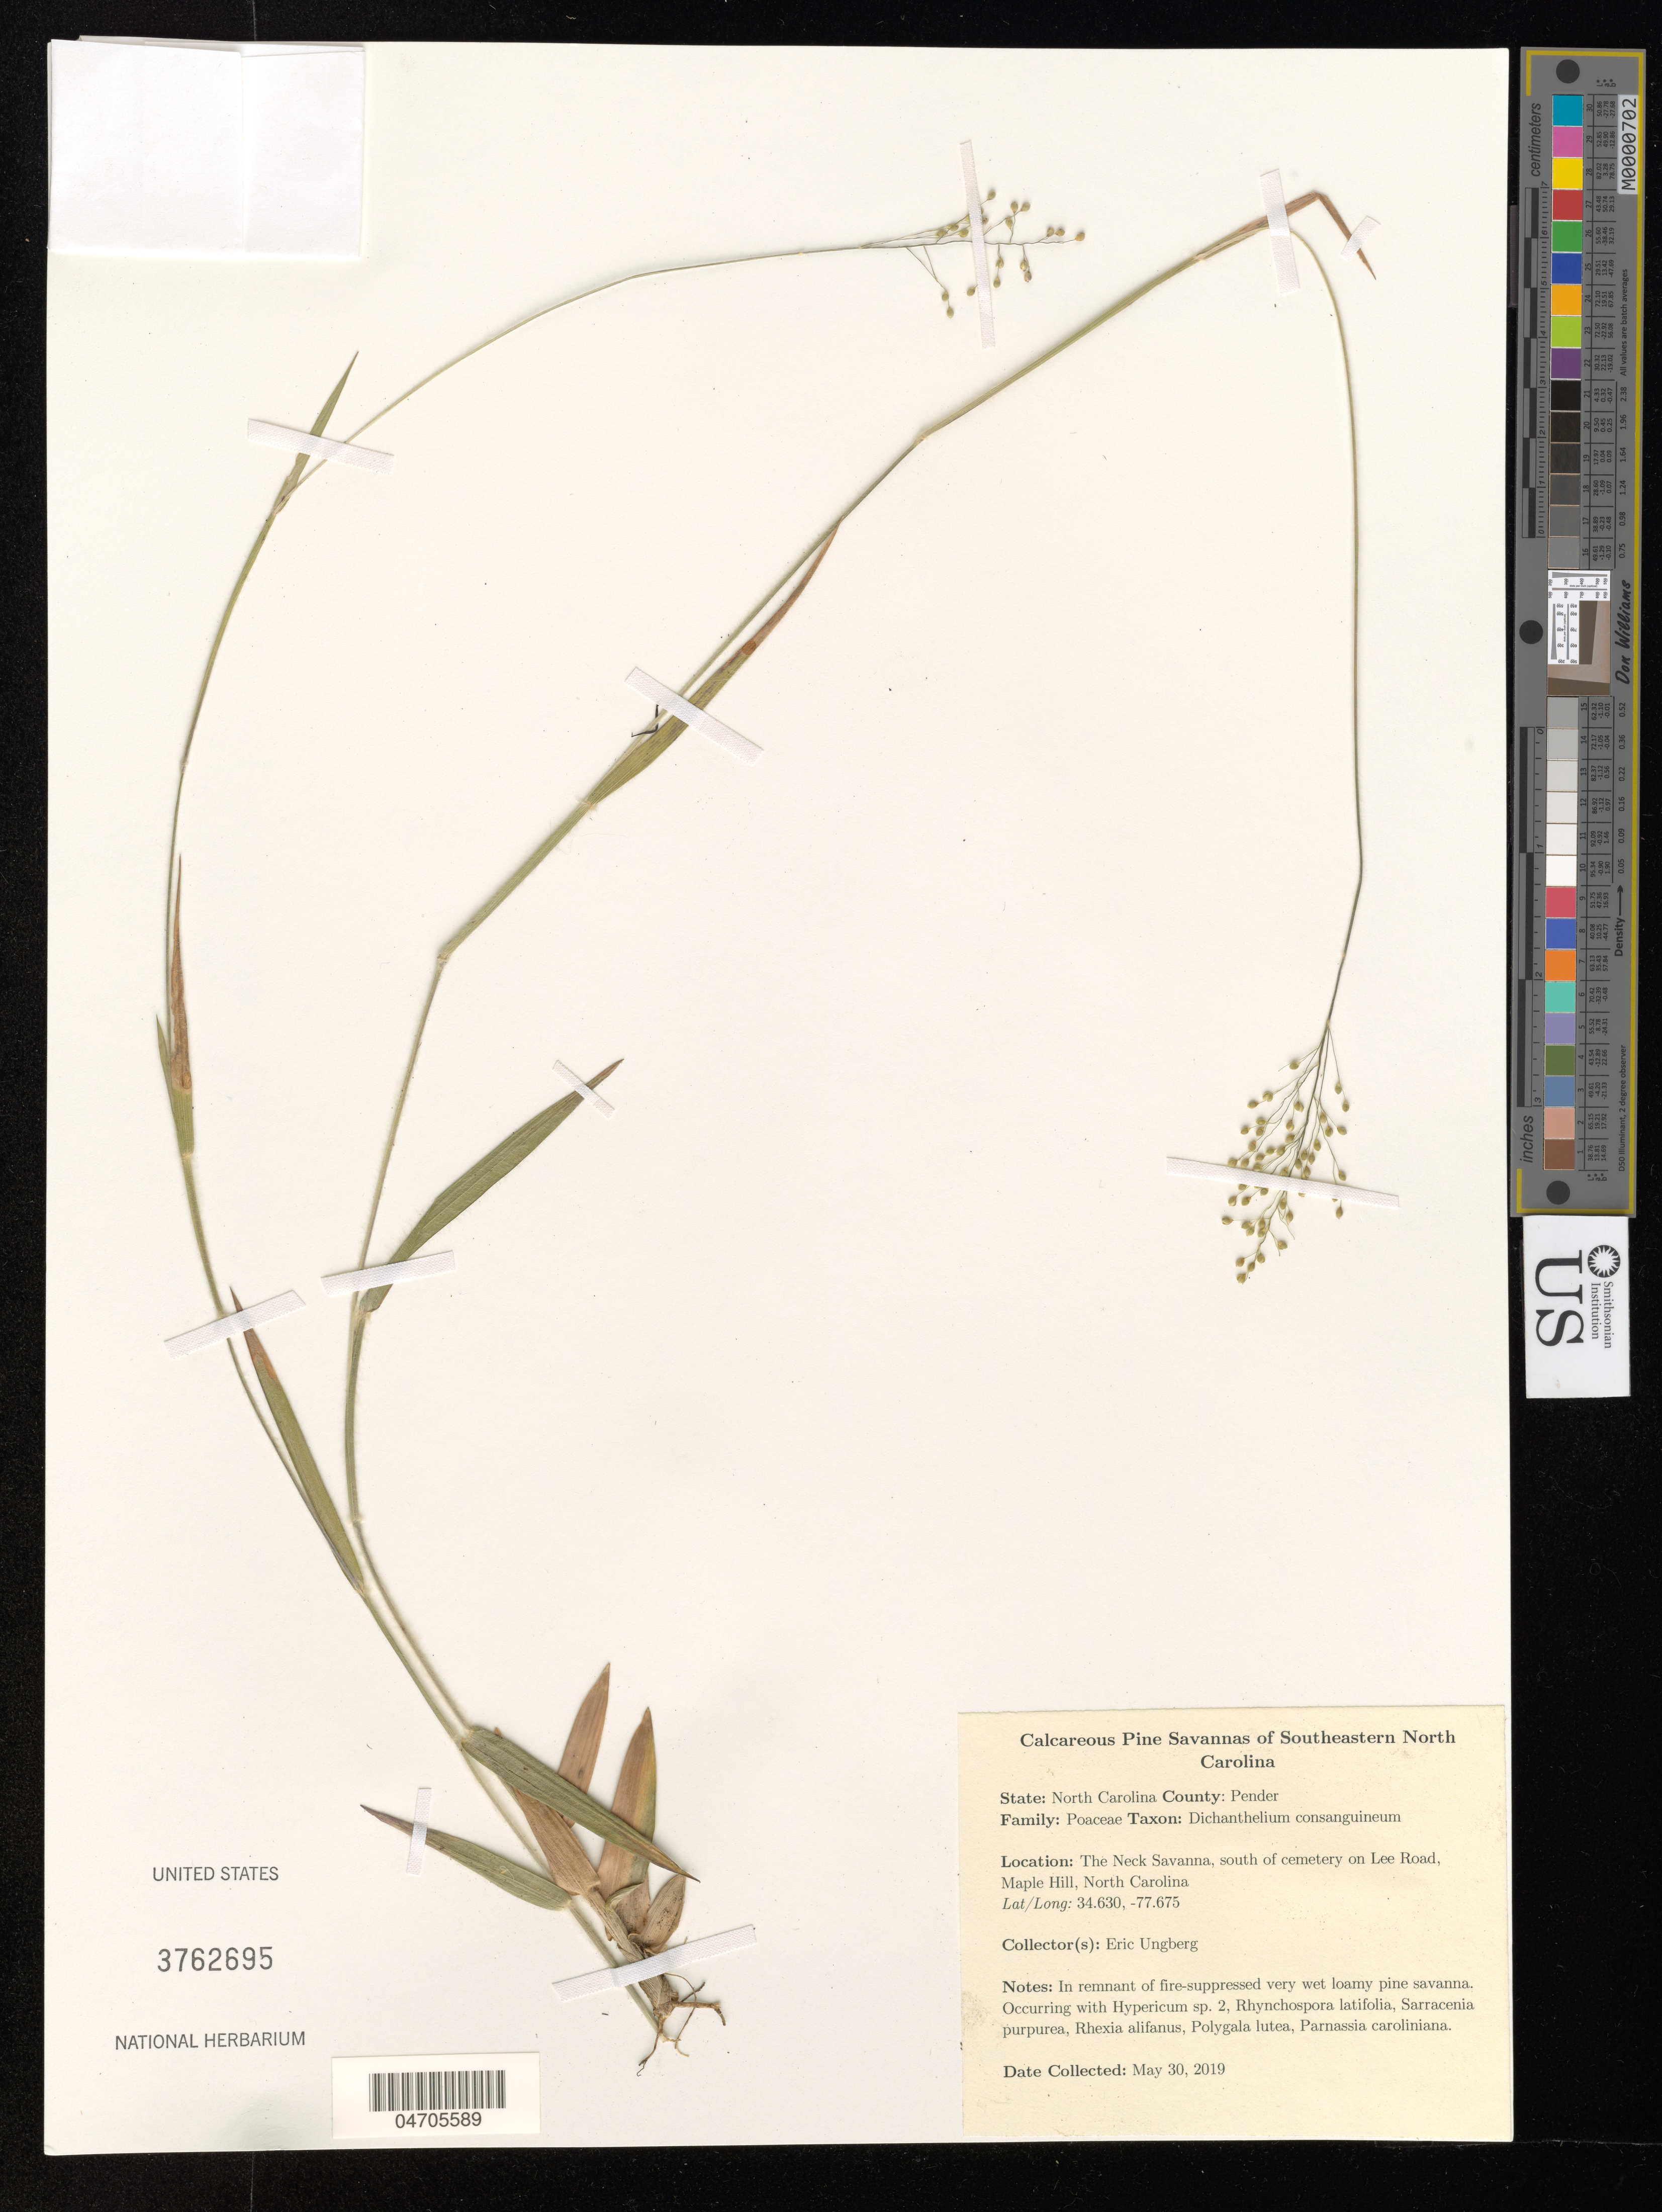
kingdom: Plantae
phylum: Tracheophyta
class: Liliopsida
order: Poales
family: Poaceae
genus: Dichanthelium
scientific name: Dichanthelium consanguineum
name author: (Kunth) Gould & C.A. Clark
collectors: E. Ungberg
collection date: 2019-05-30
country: United States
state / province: North Carolina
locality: Calcareous Pine Savannas of Southeastern North Carolina. County: Pender. The Neck Savanna, south of cemetery on Lee Road, Maple Hill.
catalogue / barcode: US 3762695